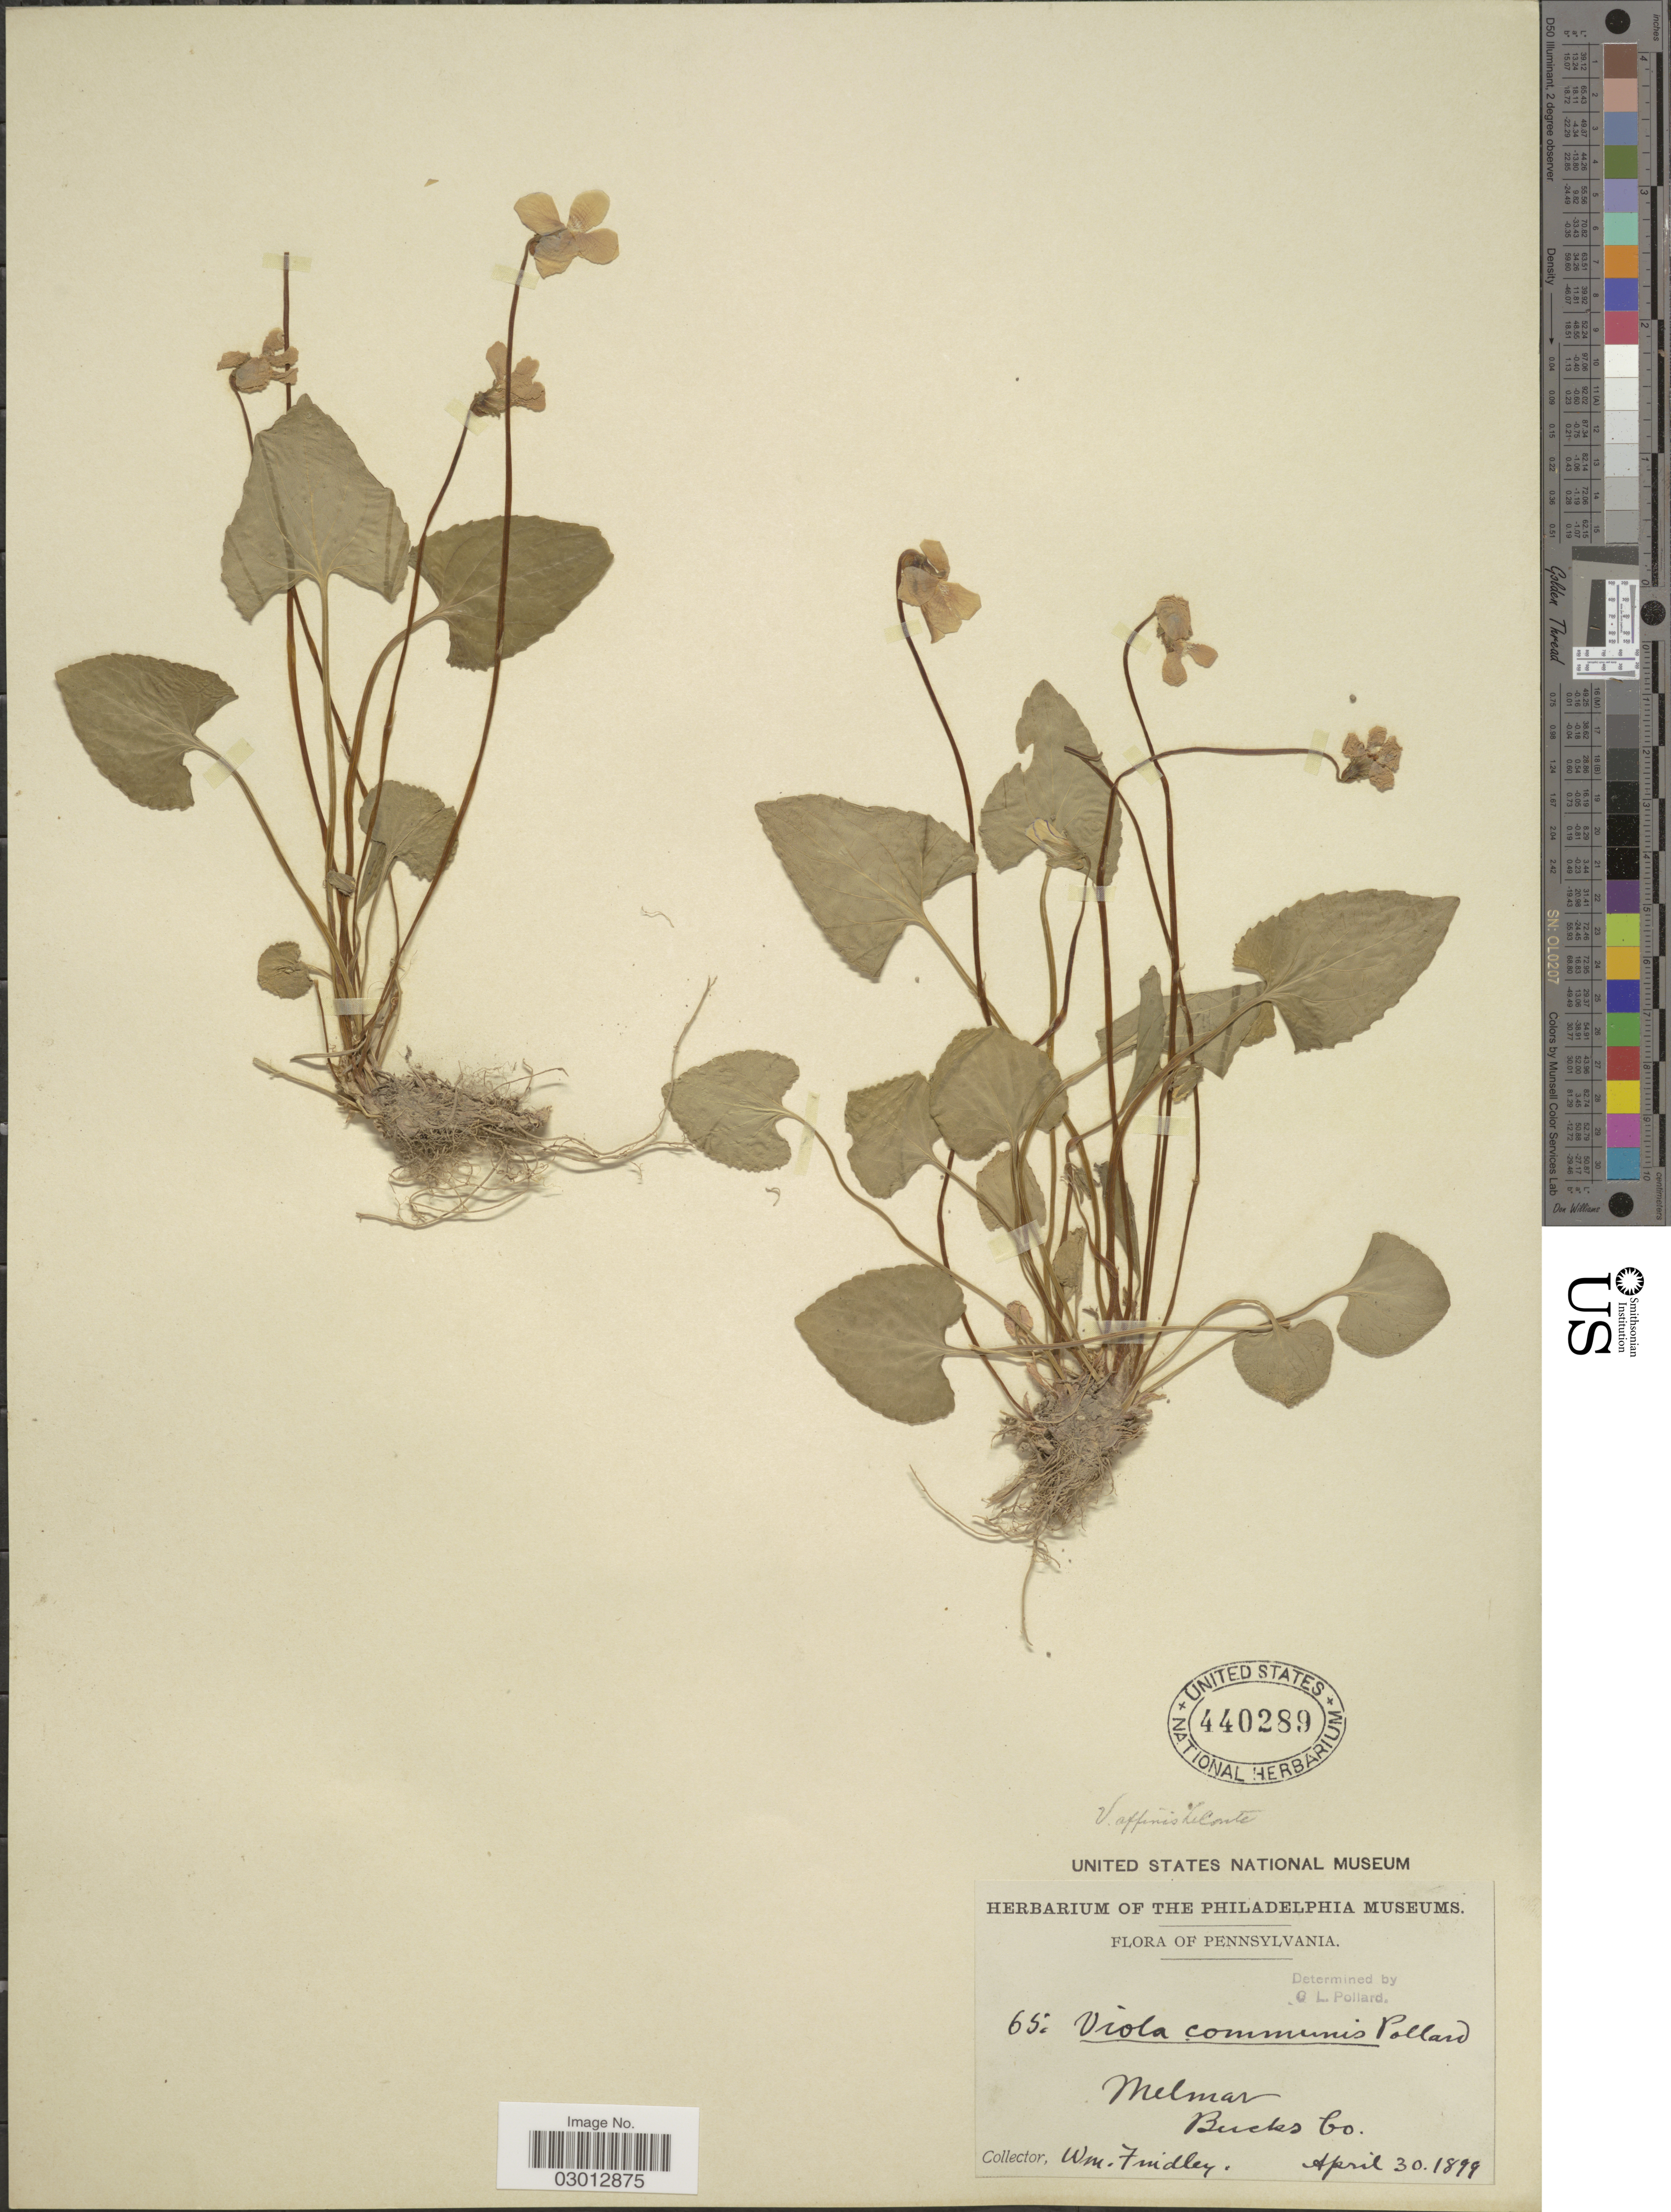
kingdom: Plantae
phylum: Tracheophyta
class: Magnoliopsida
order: Malpighiales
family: Violaceae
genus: Viola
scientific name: Viola papilionacea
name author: Pursh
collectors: W. Findley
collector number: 65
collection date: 1899-04-30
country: United States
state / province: Pennsylvania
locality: Melmar. Bucks Co.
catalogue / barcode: US 440289